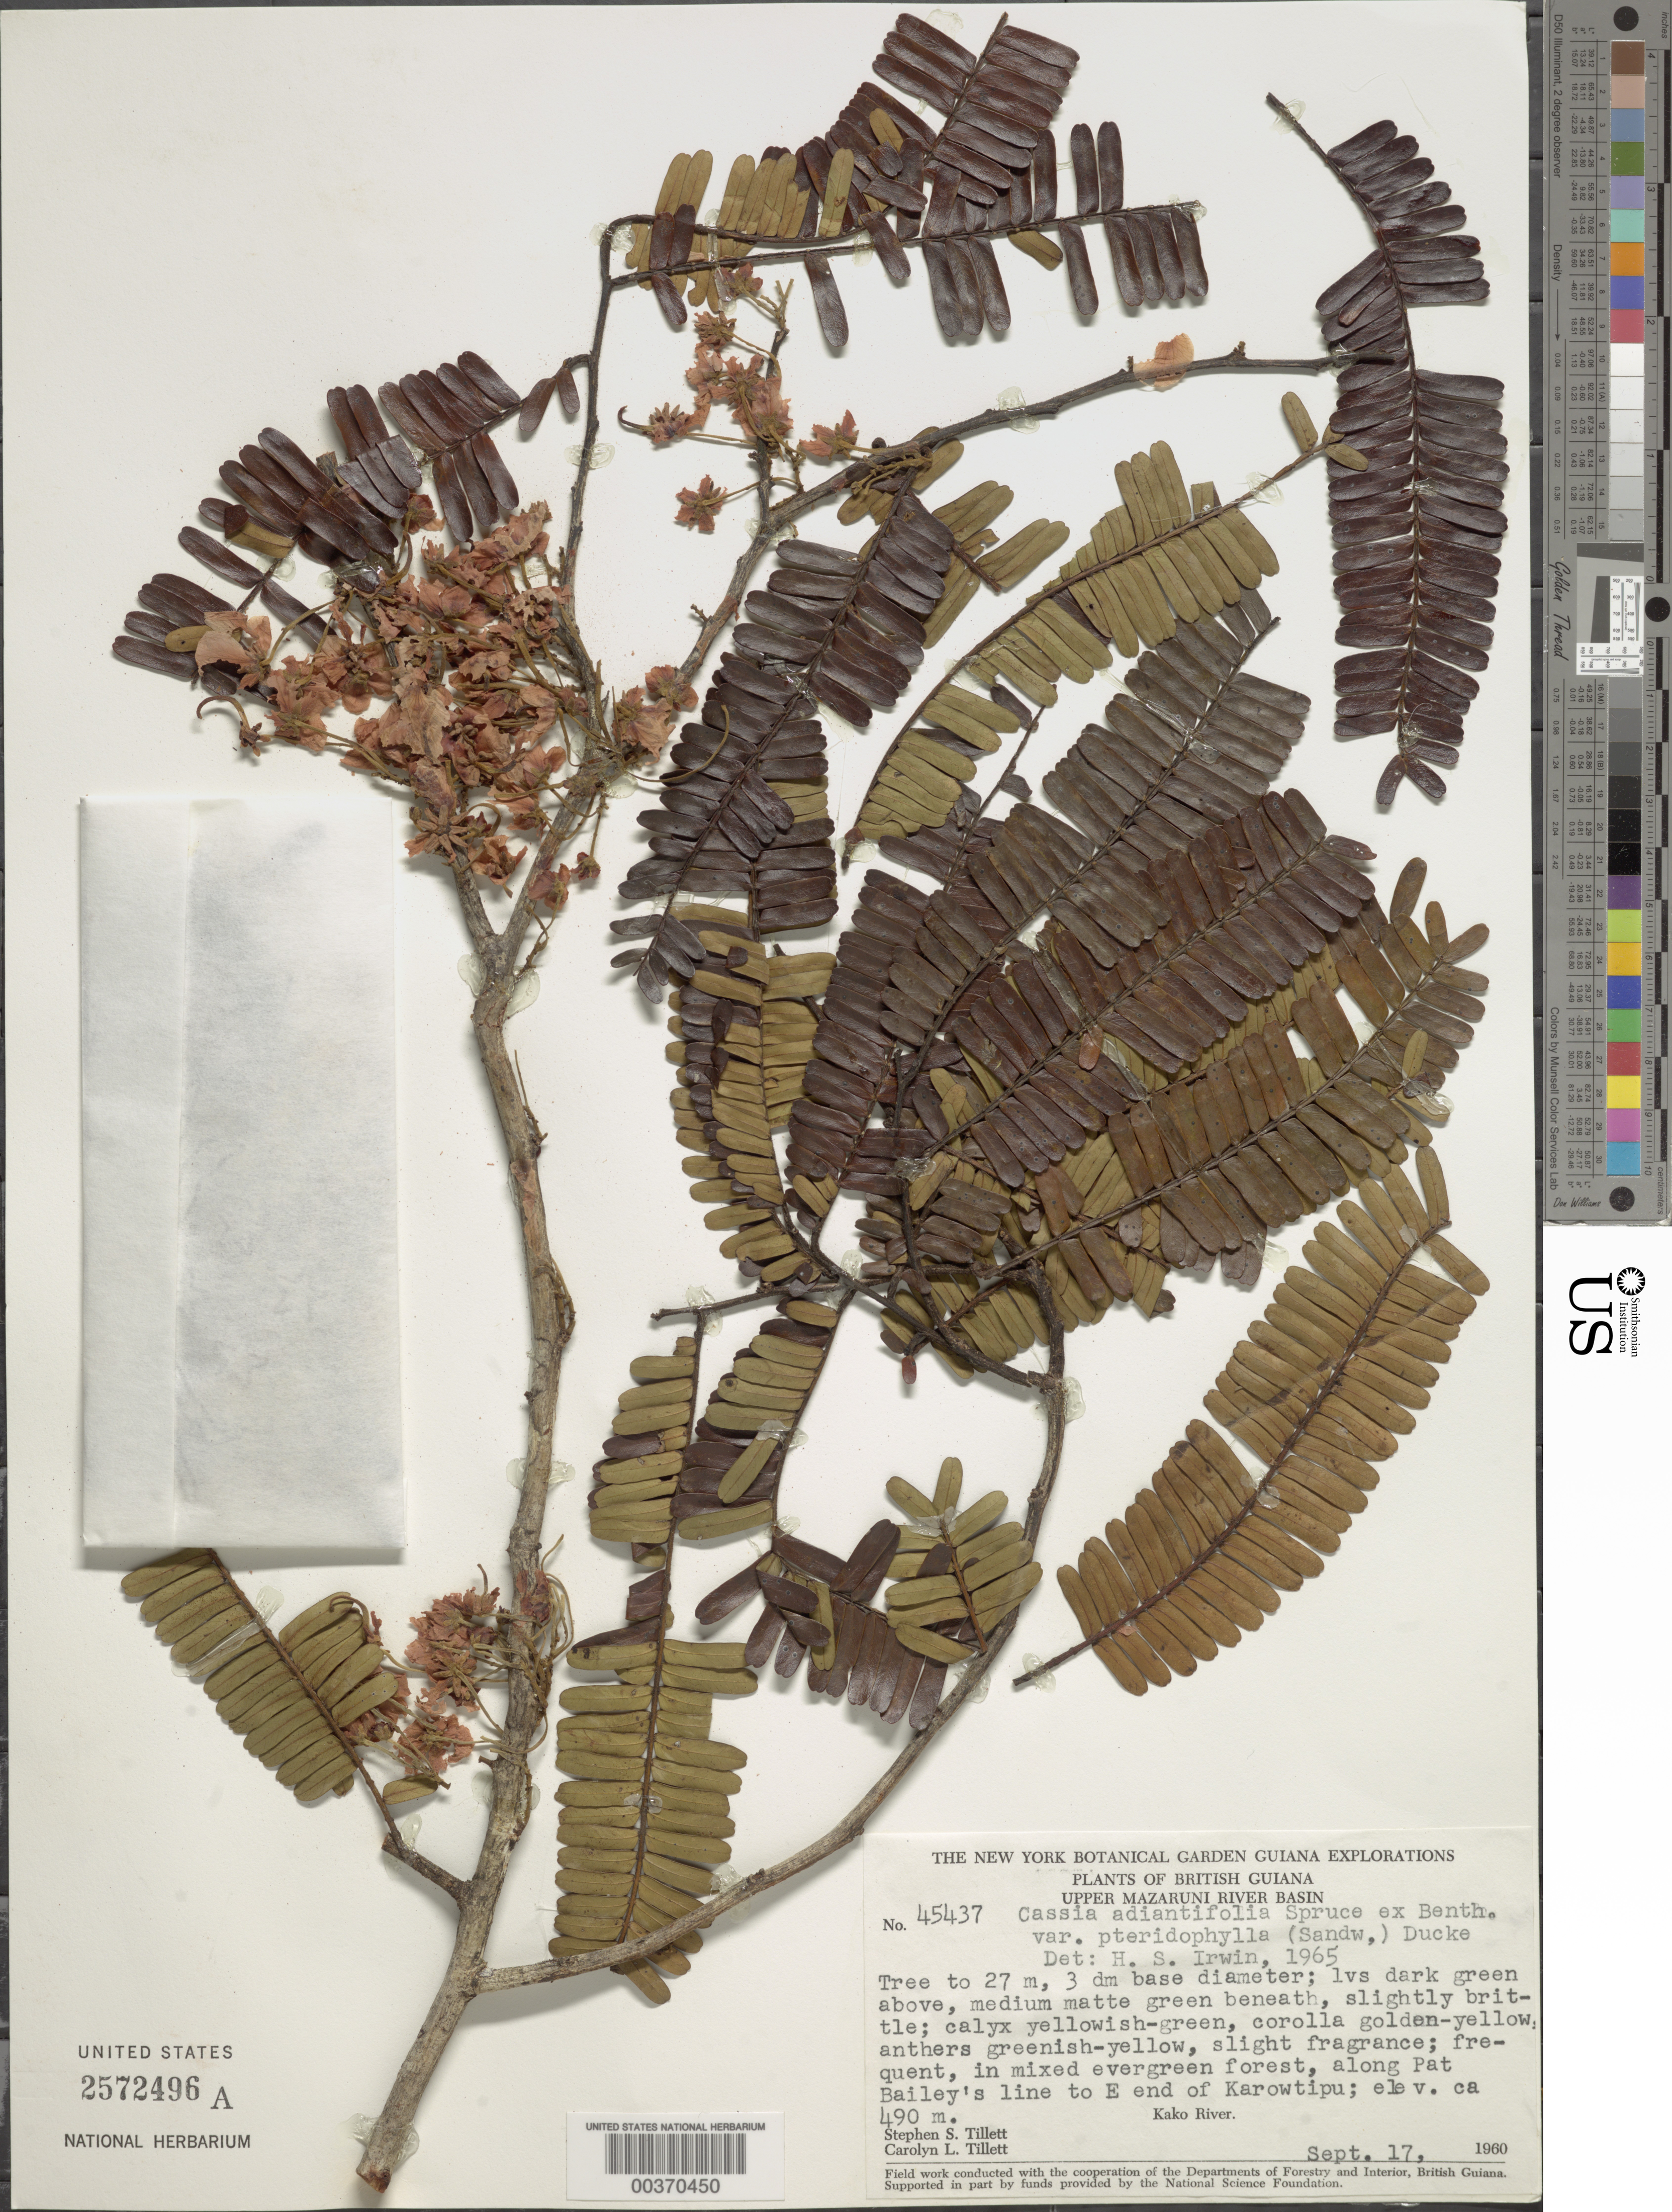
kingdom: Plantae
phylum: Tracheophyta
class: Magnoliopsida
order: Fabales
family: Fabaceae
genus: Chamaecrista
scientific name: Chamaecrista adiantifolia var. pteridophylla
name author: (Sandwith) H.S. Irwin & Barneby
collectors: S. S. Tillett & C. L. Tillett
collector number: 45437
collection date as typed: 17 Sep 1960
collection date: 1960-09-17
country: Guyana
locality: Along pat bailey's line to e end of karowtipu; upper mazaruni river basin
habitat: In mixed evergreen forest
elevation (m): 490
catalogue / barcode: US 2572496A